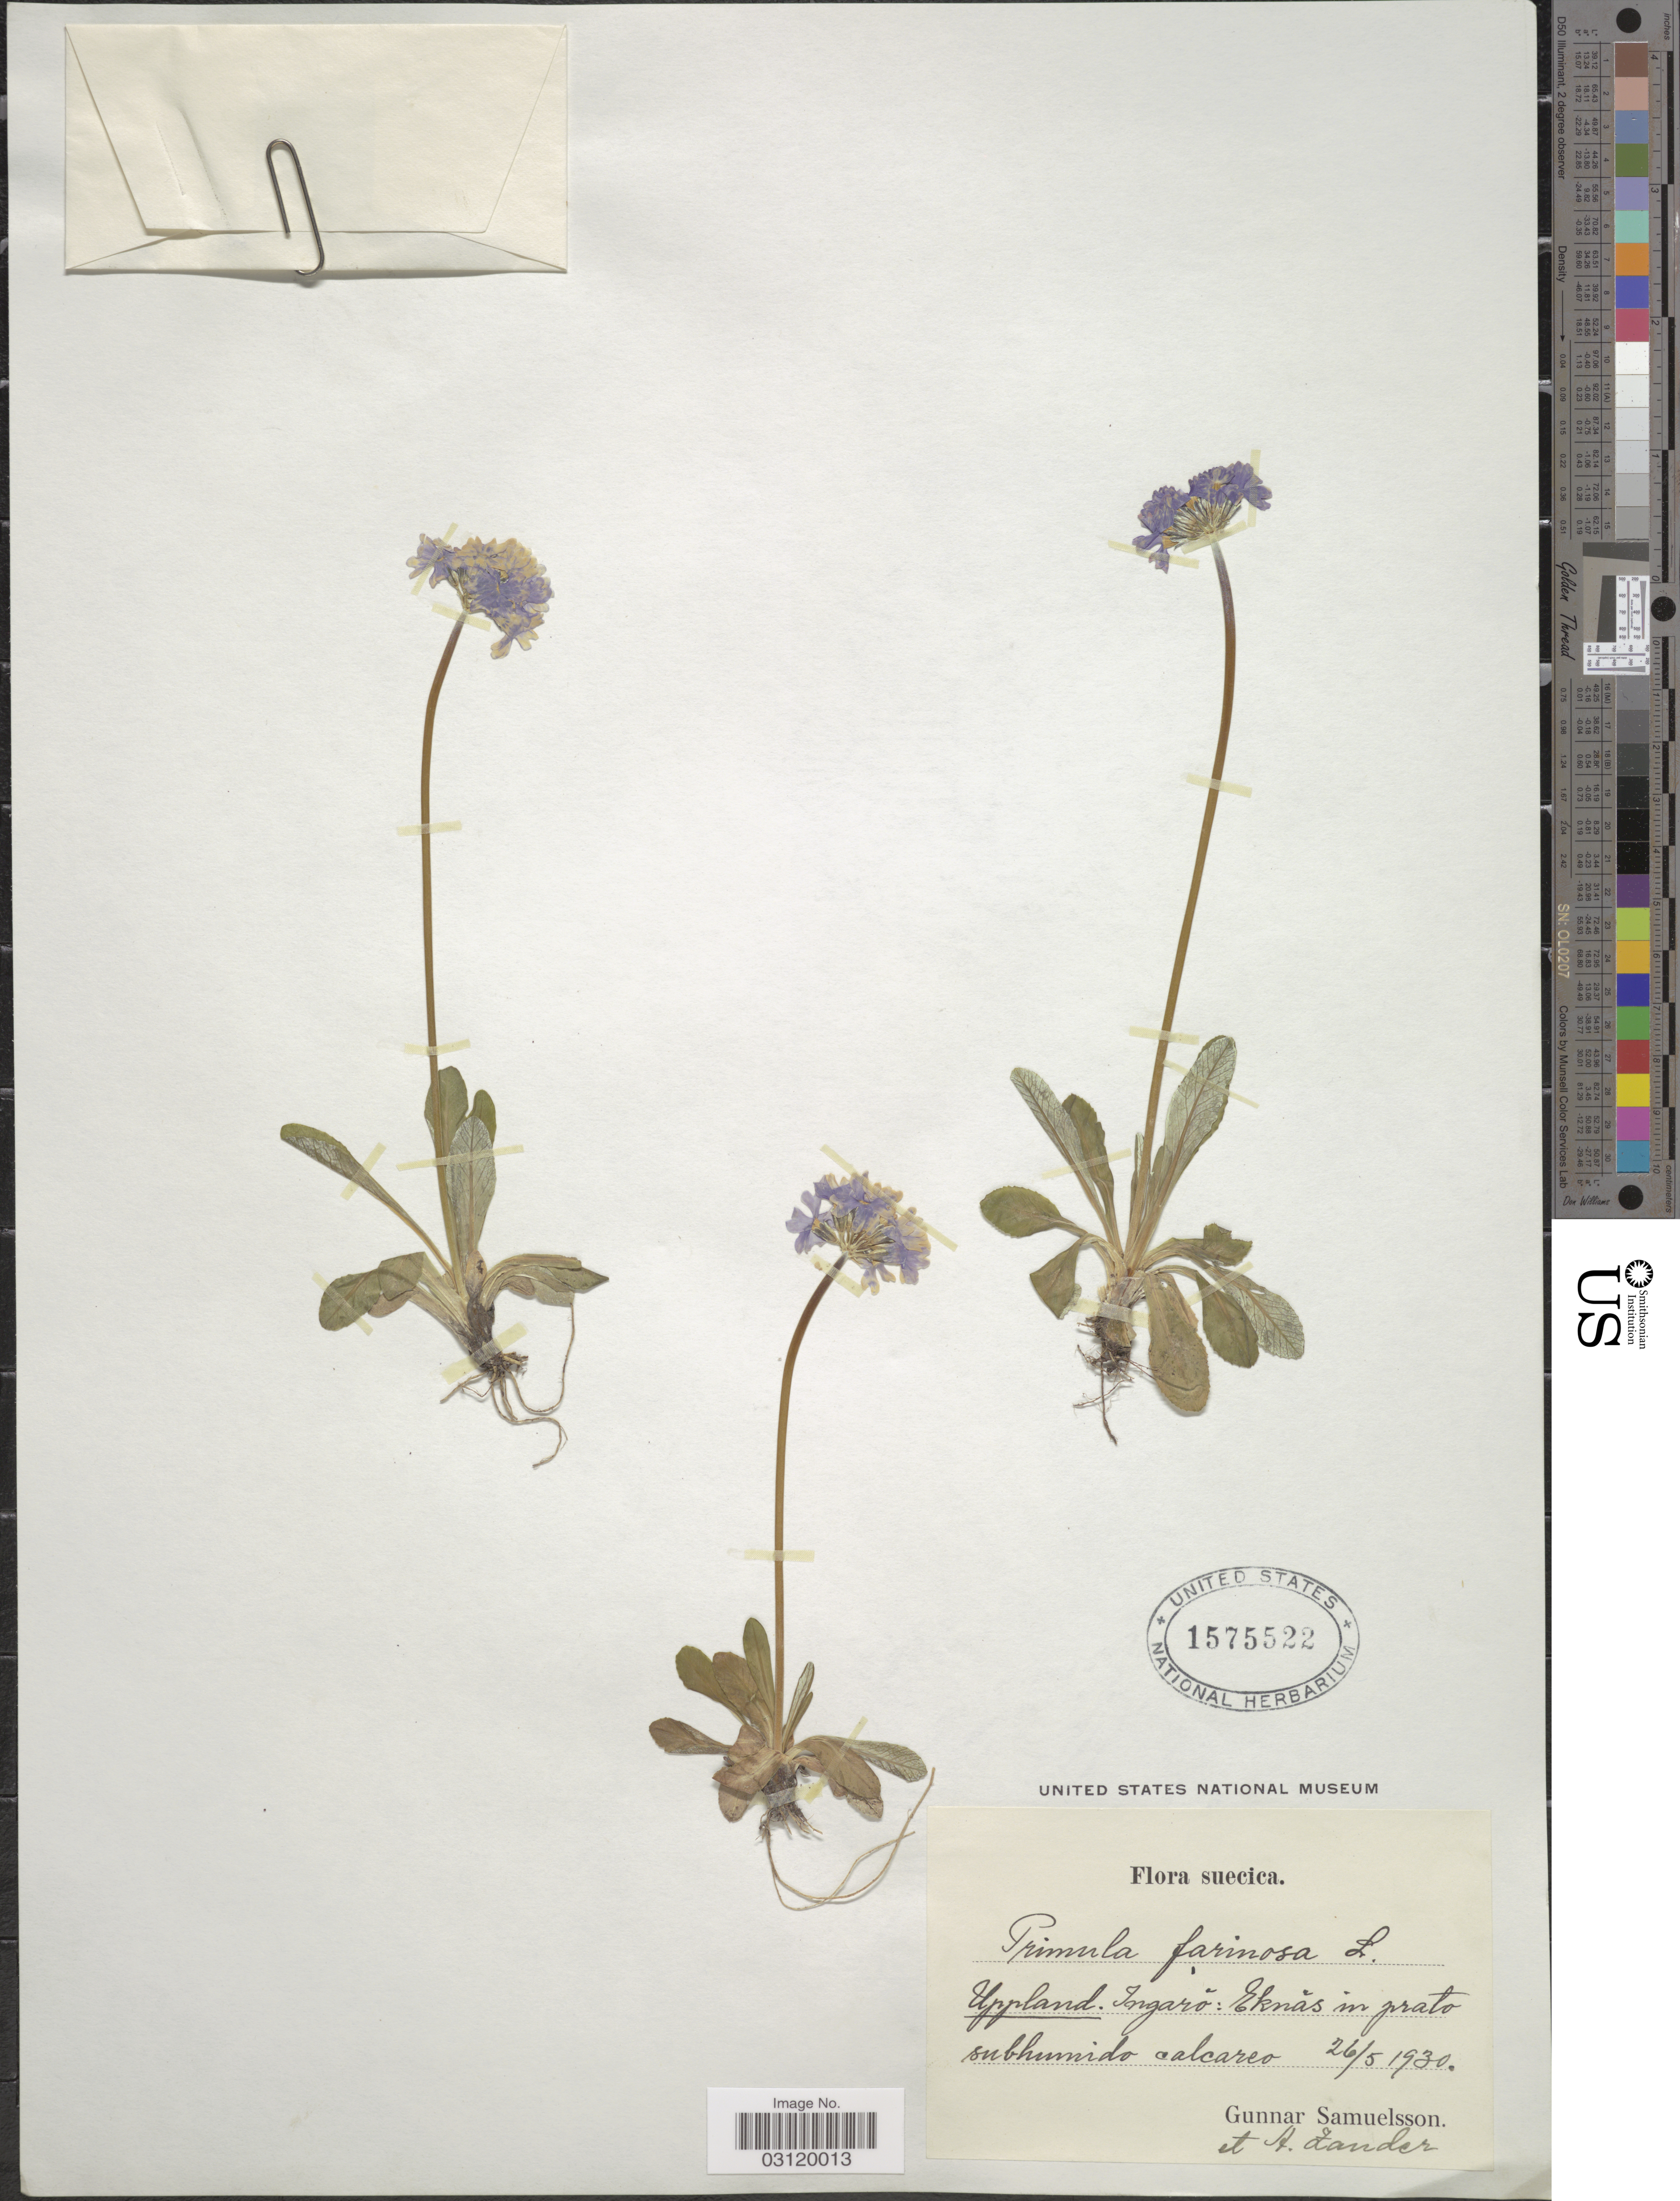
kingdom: Plantae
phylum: Tracheophyta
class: Magnoliopsida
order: Ericales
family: Primulaceae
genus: Primula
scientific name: Primula farinosa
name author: L.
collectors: G. Samuelsson & A. Zander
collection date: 1930-05-26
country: Sweden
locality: Suecica. Uppland. Ingaro: Eknăs in prato subhumido calcareo.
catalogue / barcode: US 1575522